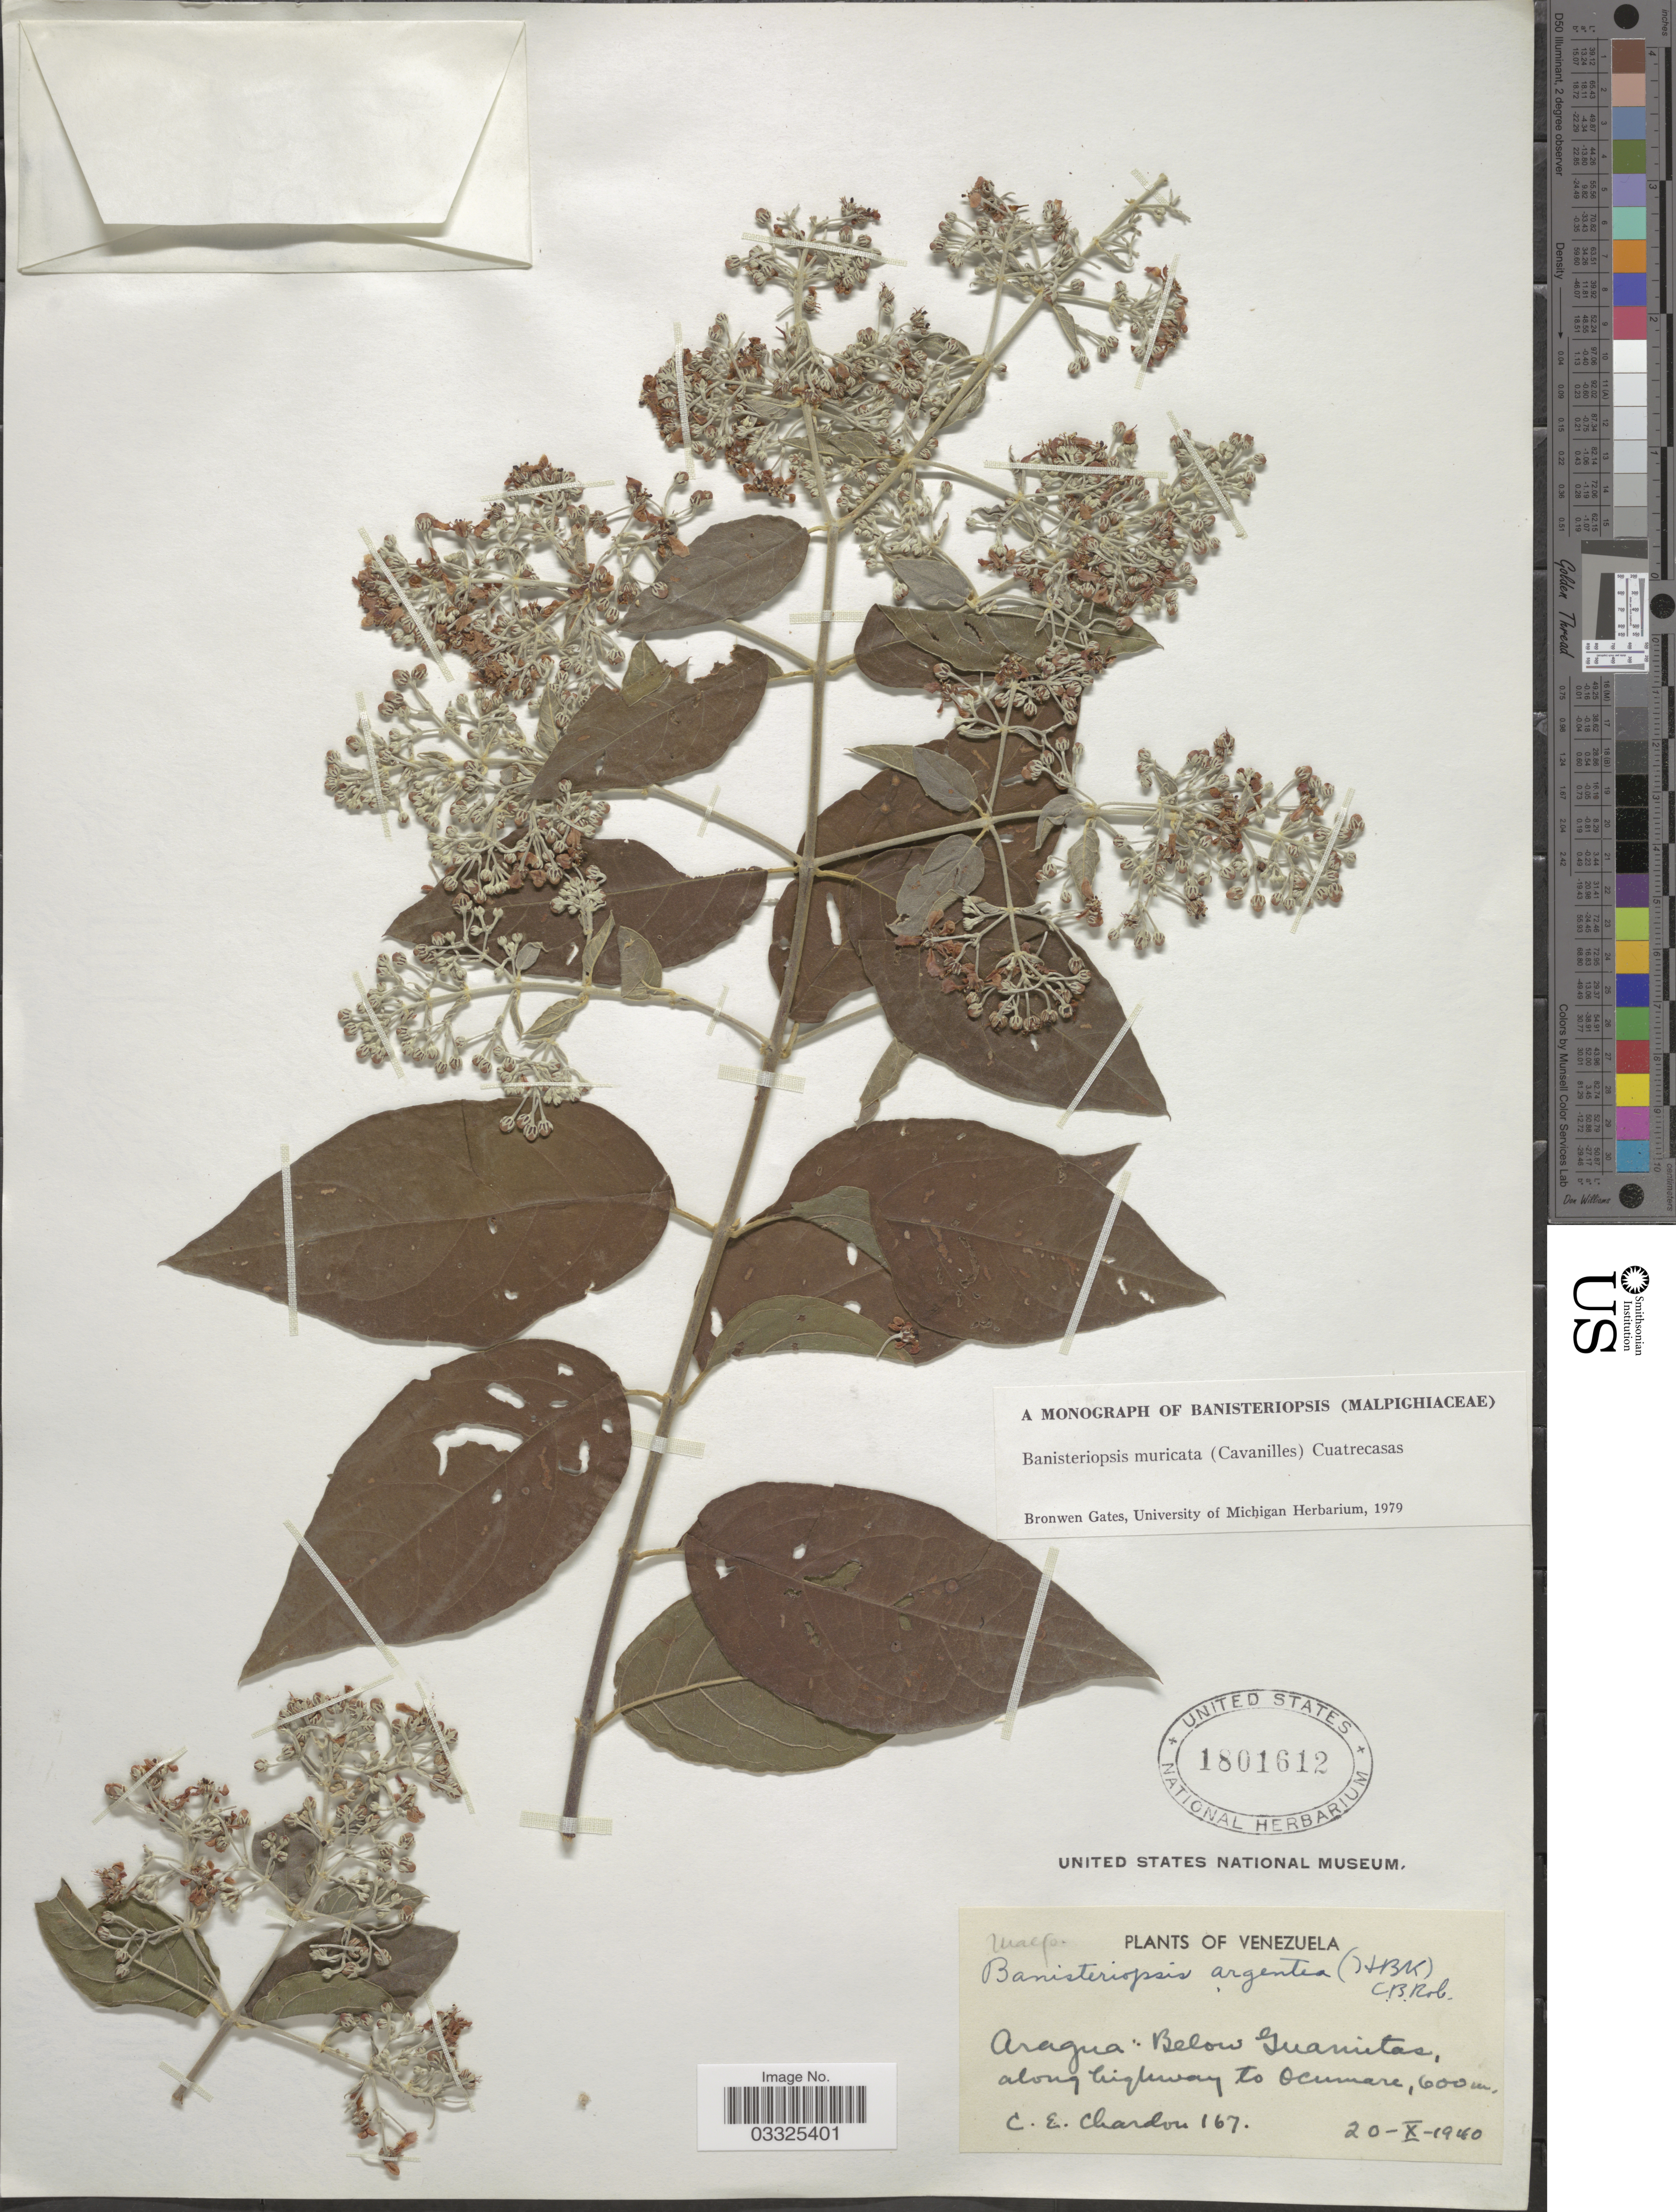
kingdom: Plantae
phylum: Tracheophyta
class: Magnoliopsida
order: Malpighiales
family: Malpighiaceae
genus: Banisteriopsis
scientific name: Banisteriopsis muricata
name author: (Cav.) Cuatrec.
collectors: C. E. Chardón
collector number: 167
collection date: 1940-10-20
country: Venezuela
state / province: Aragua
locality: Below Guamitas along highway to Ocumare.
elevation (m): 600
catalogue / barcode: US 1801612